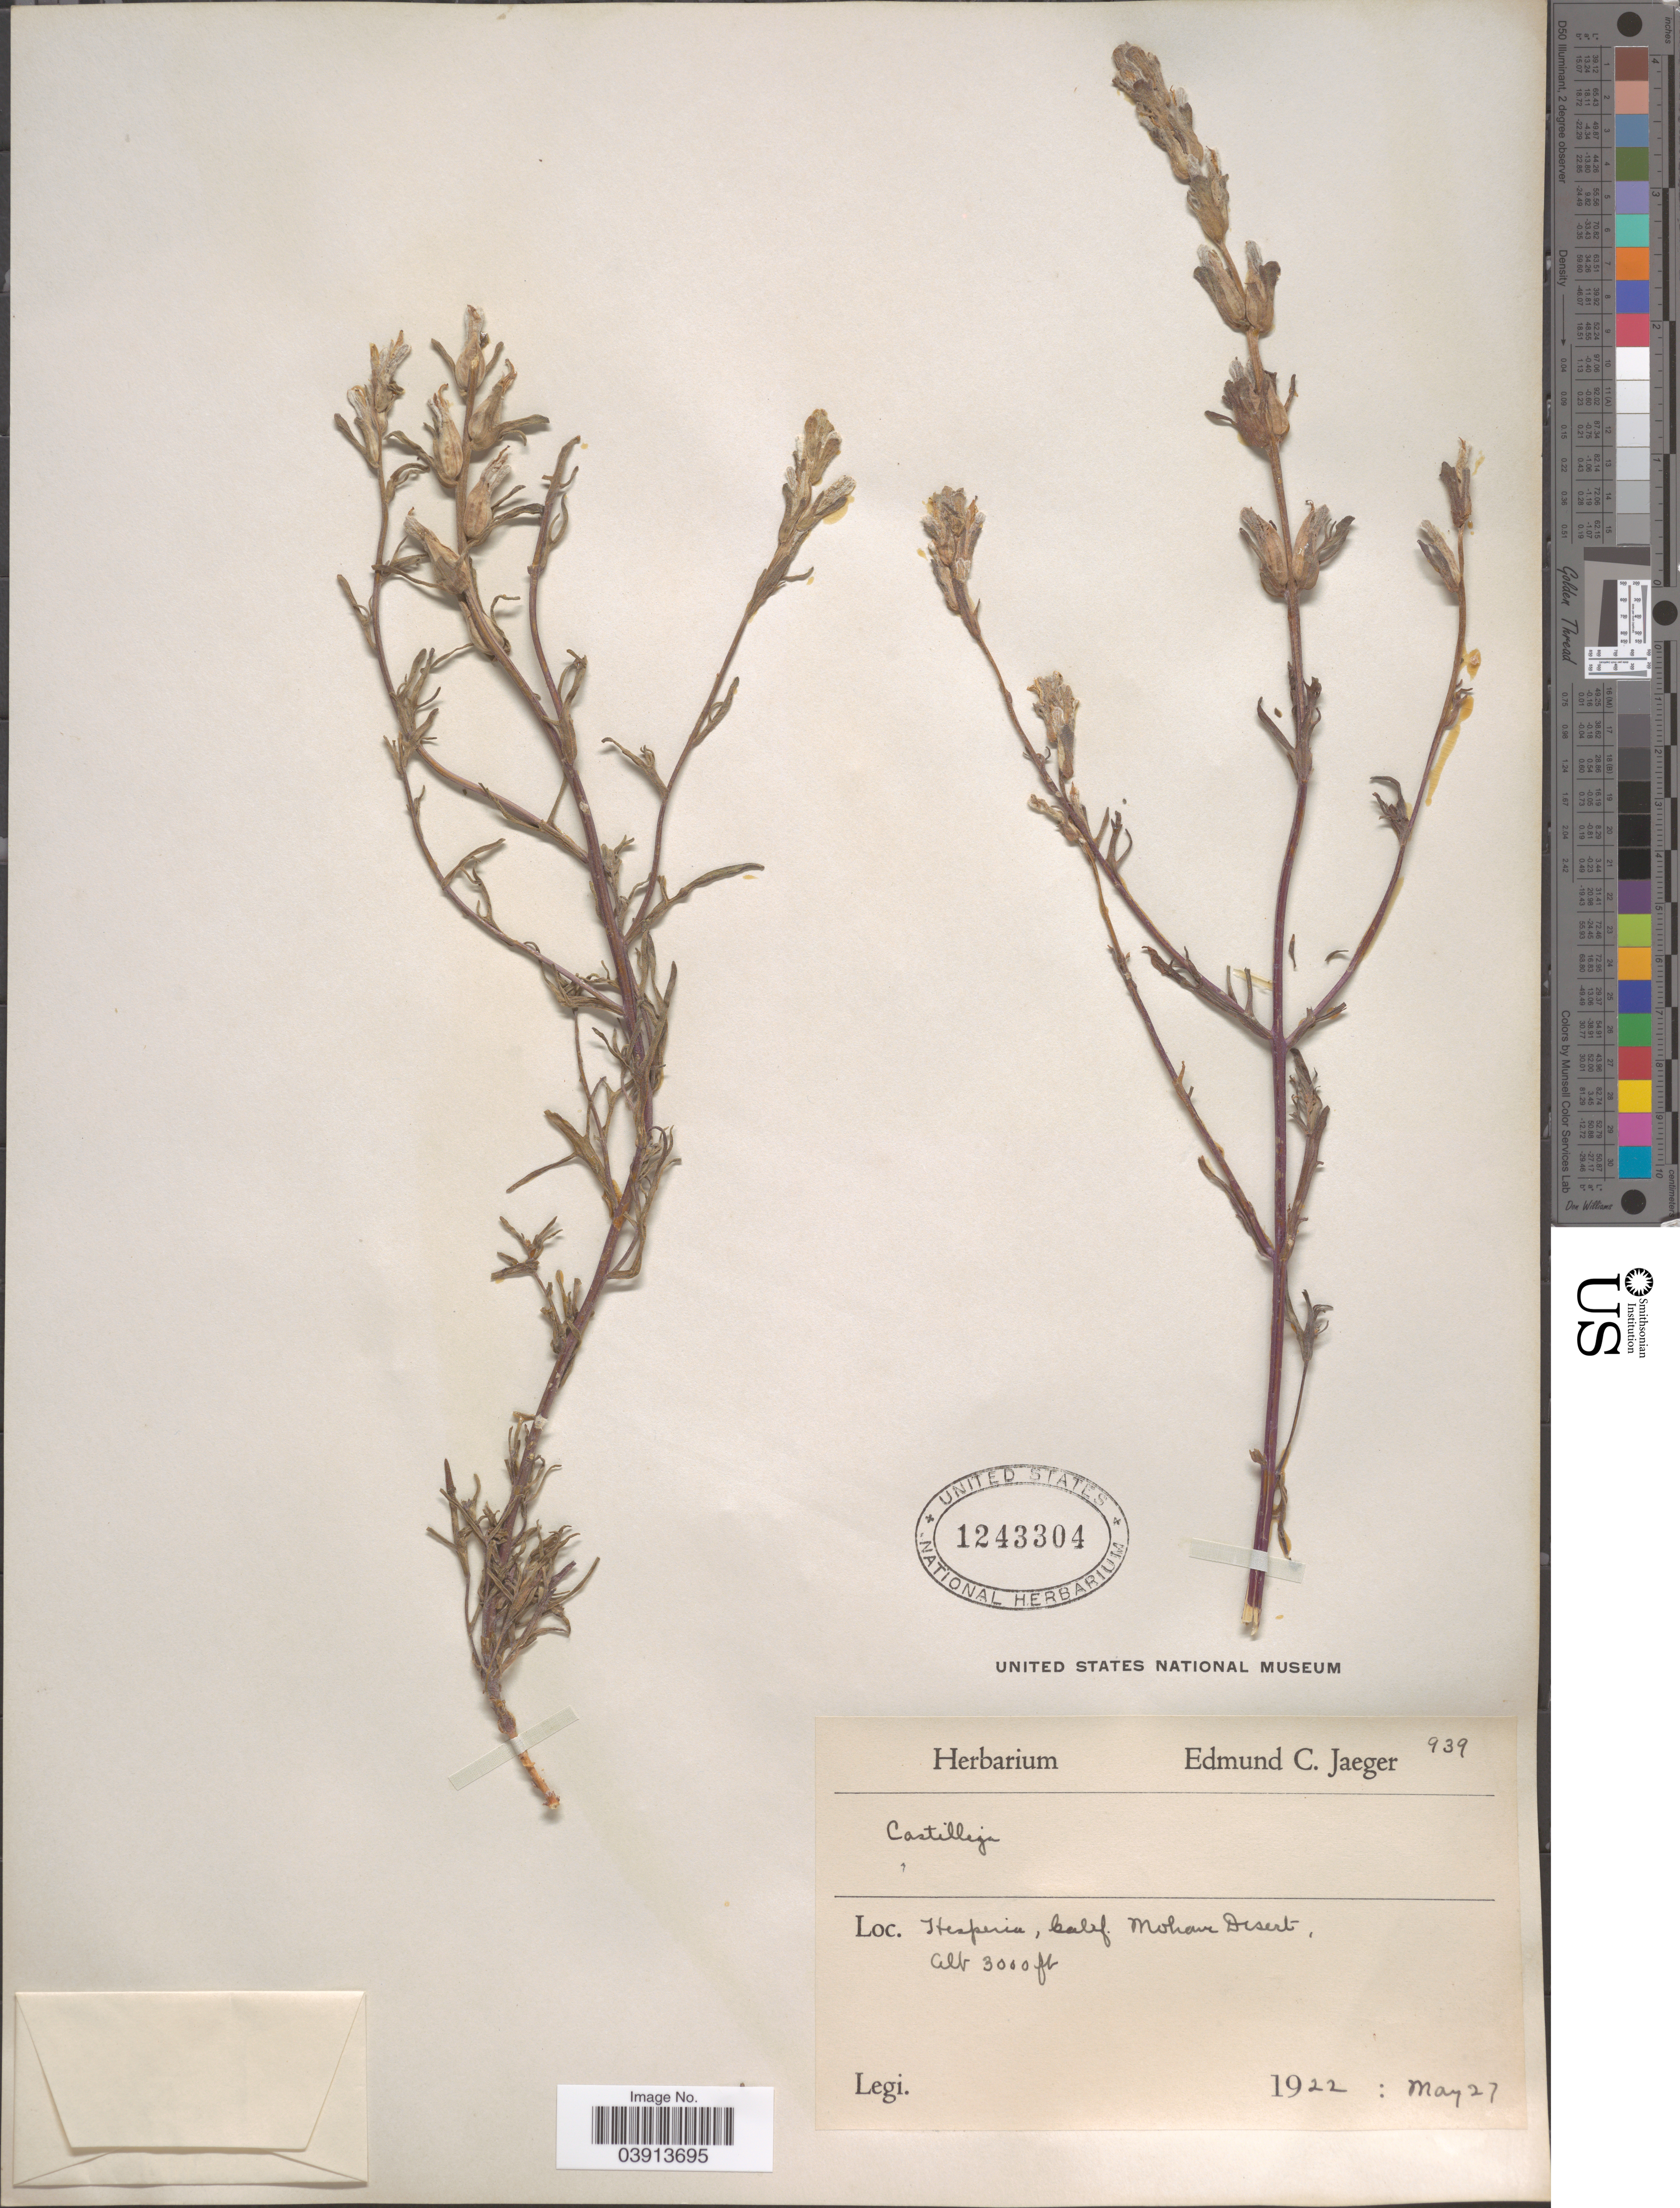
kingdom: Plantae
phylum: Tracheophyta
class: Magnoliopsida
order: Lamiales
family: Orobanchaceae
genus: Castilleja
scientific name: Castilleja plagiotoma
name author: A. Gray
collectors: E. Jaeger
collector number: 938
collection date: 1922-05-27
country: United States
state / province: California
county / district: Kern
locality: Hesperia, Mohave Desert.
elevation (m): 914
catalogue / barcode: US 1243304